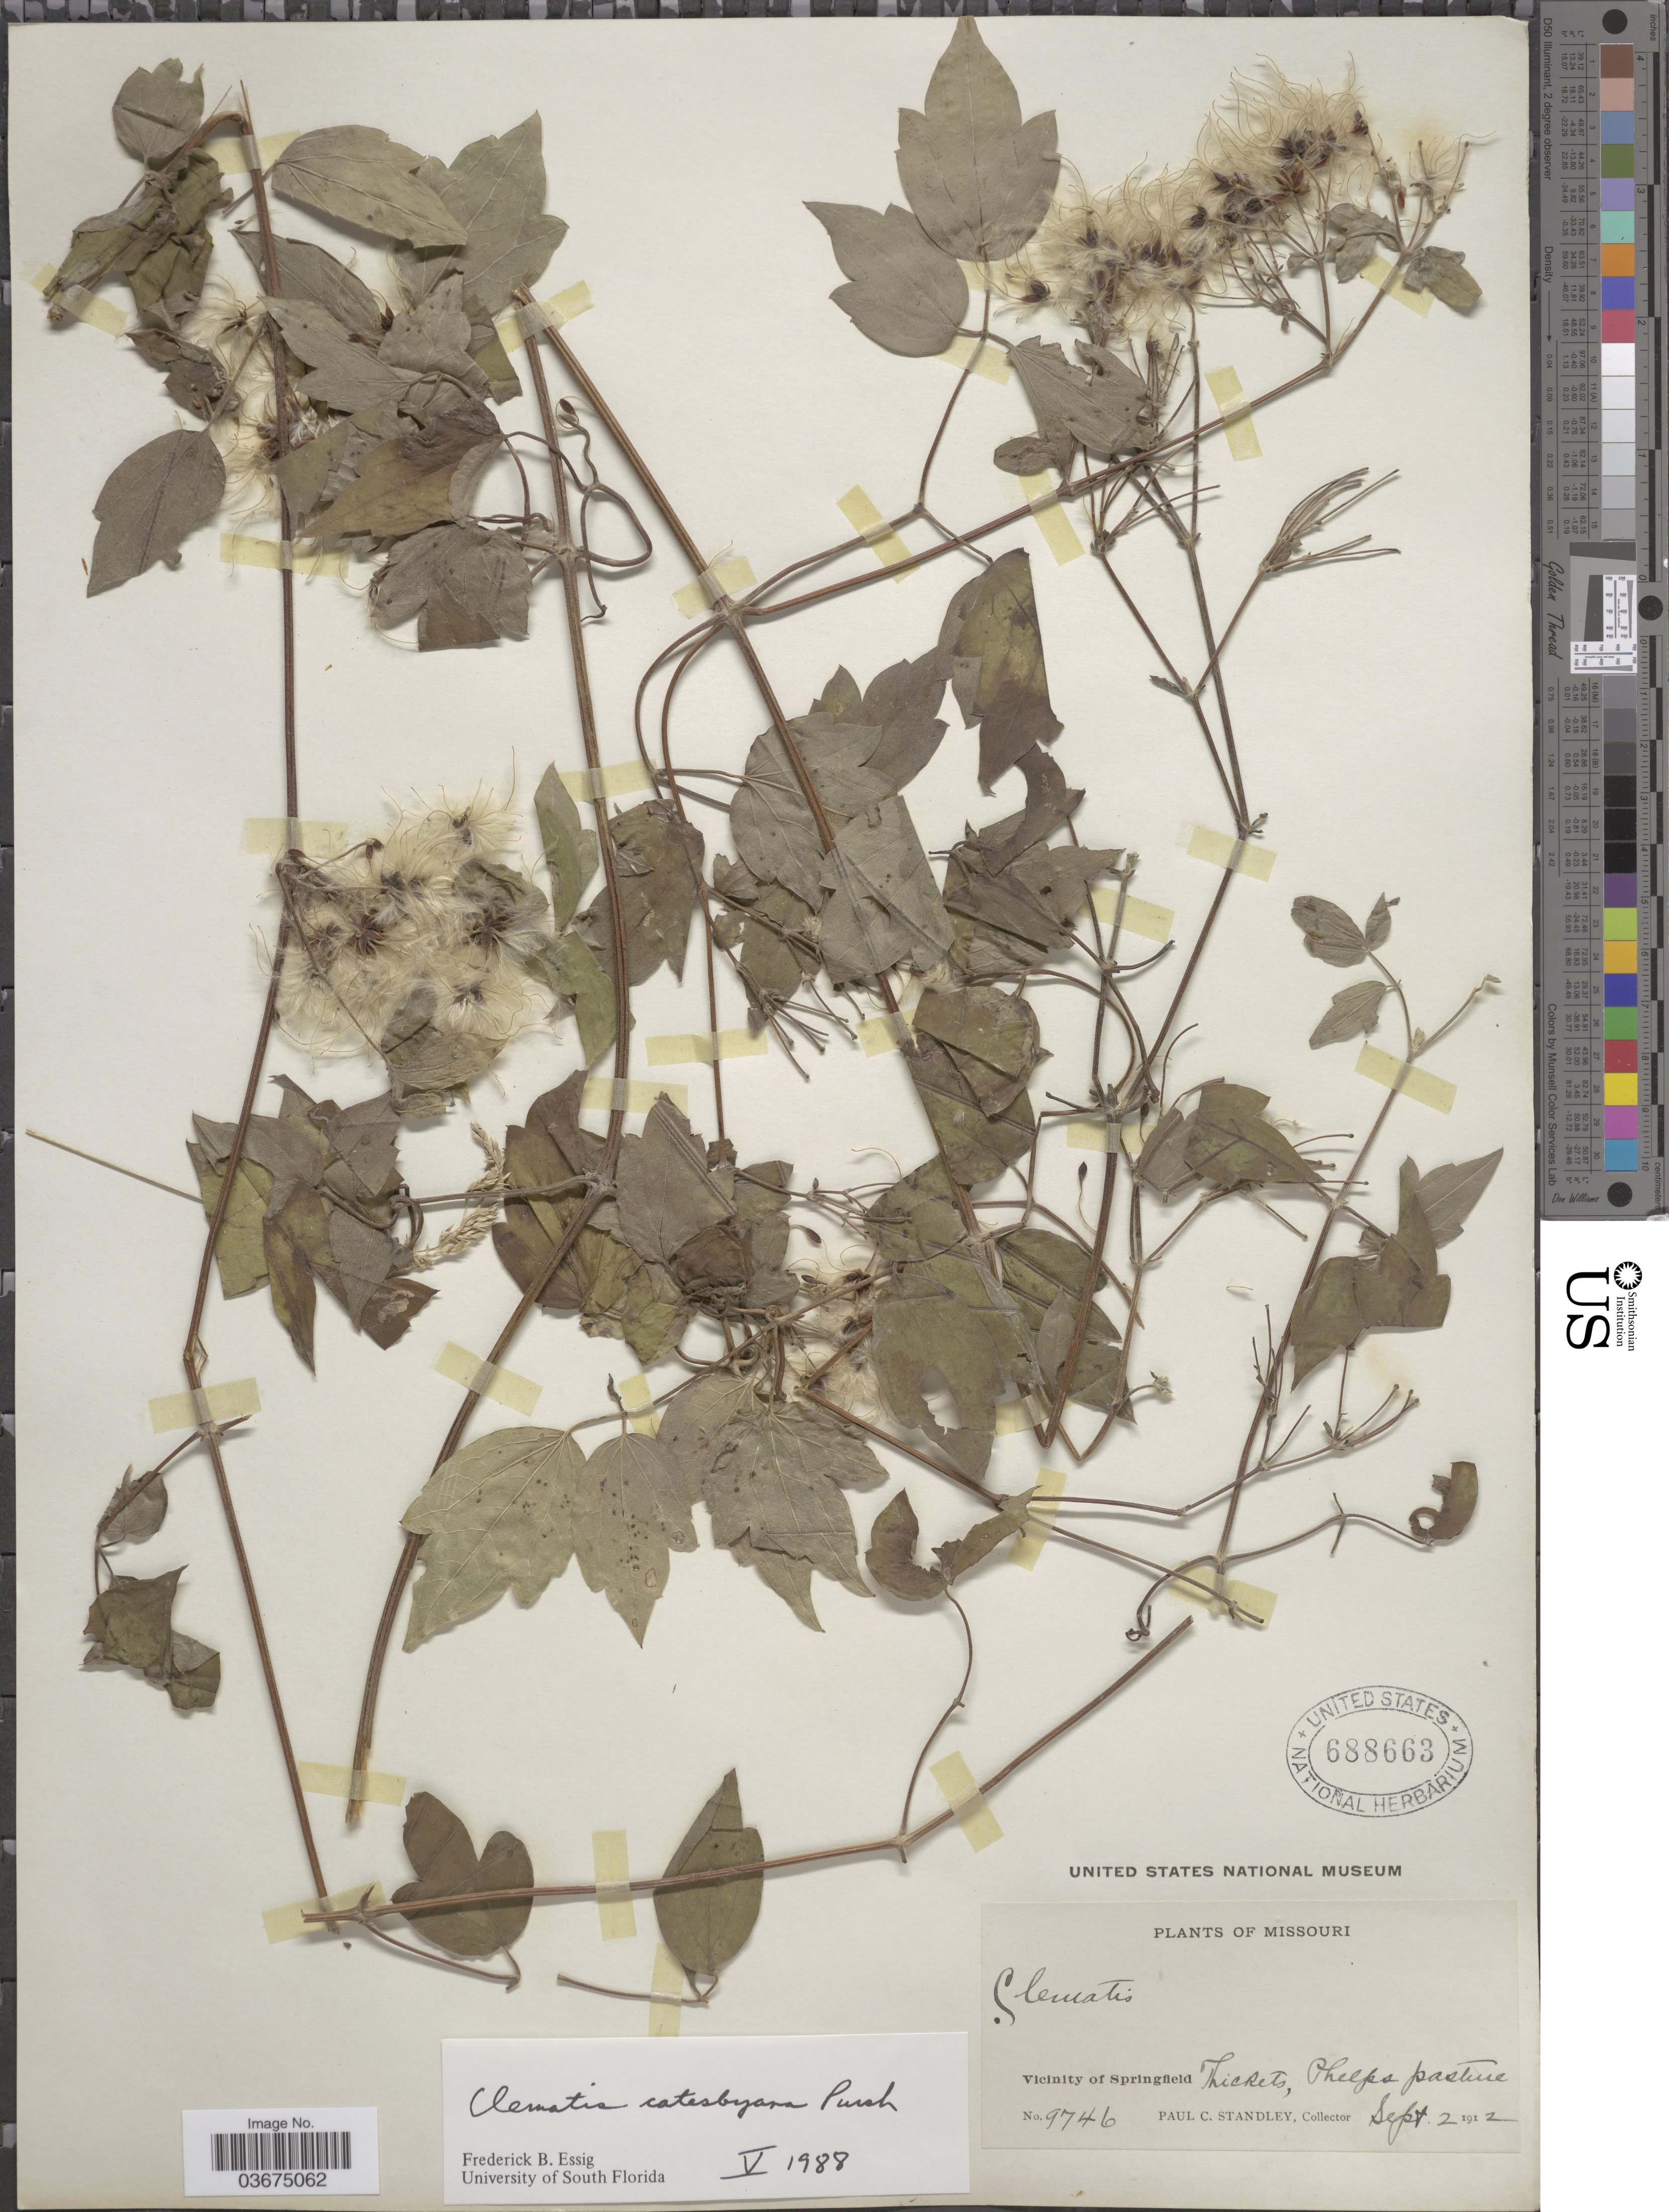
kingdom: Plantae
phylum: Tracheophyta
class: Magnoliopsida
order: Ranunculales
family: Ranunculaceae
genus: Clematis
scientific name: Clematis catesbyana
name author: Pursh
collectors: P. C. Standley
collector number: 9746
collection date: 1912-09-02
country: United States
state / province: Missouri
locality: Vicinity of Springfield. Thickets, Phelps pasture.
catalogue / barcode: US 688663